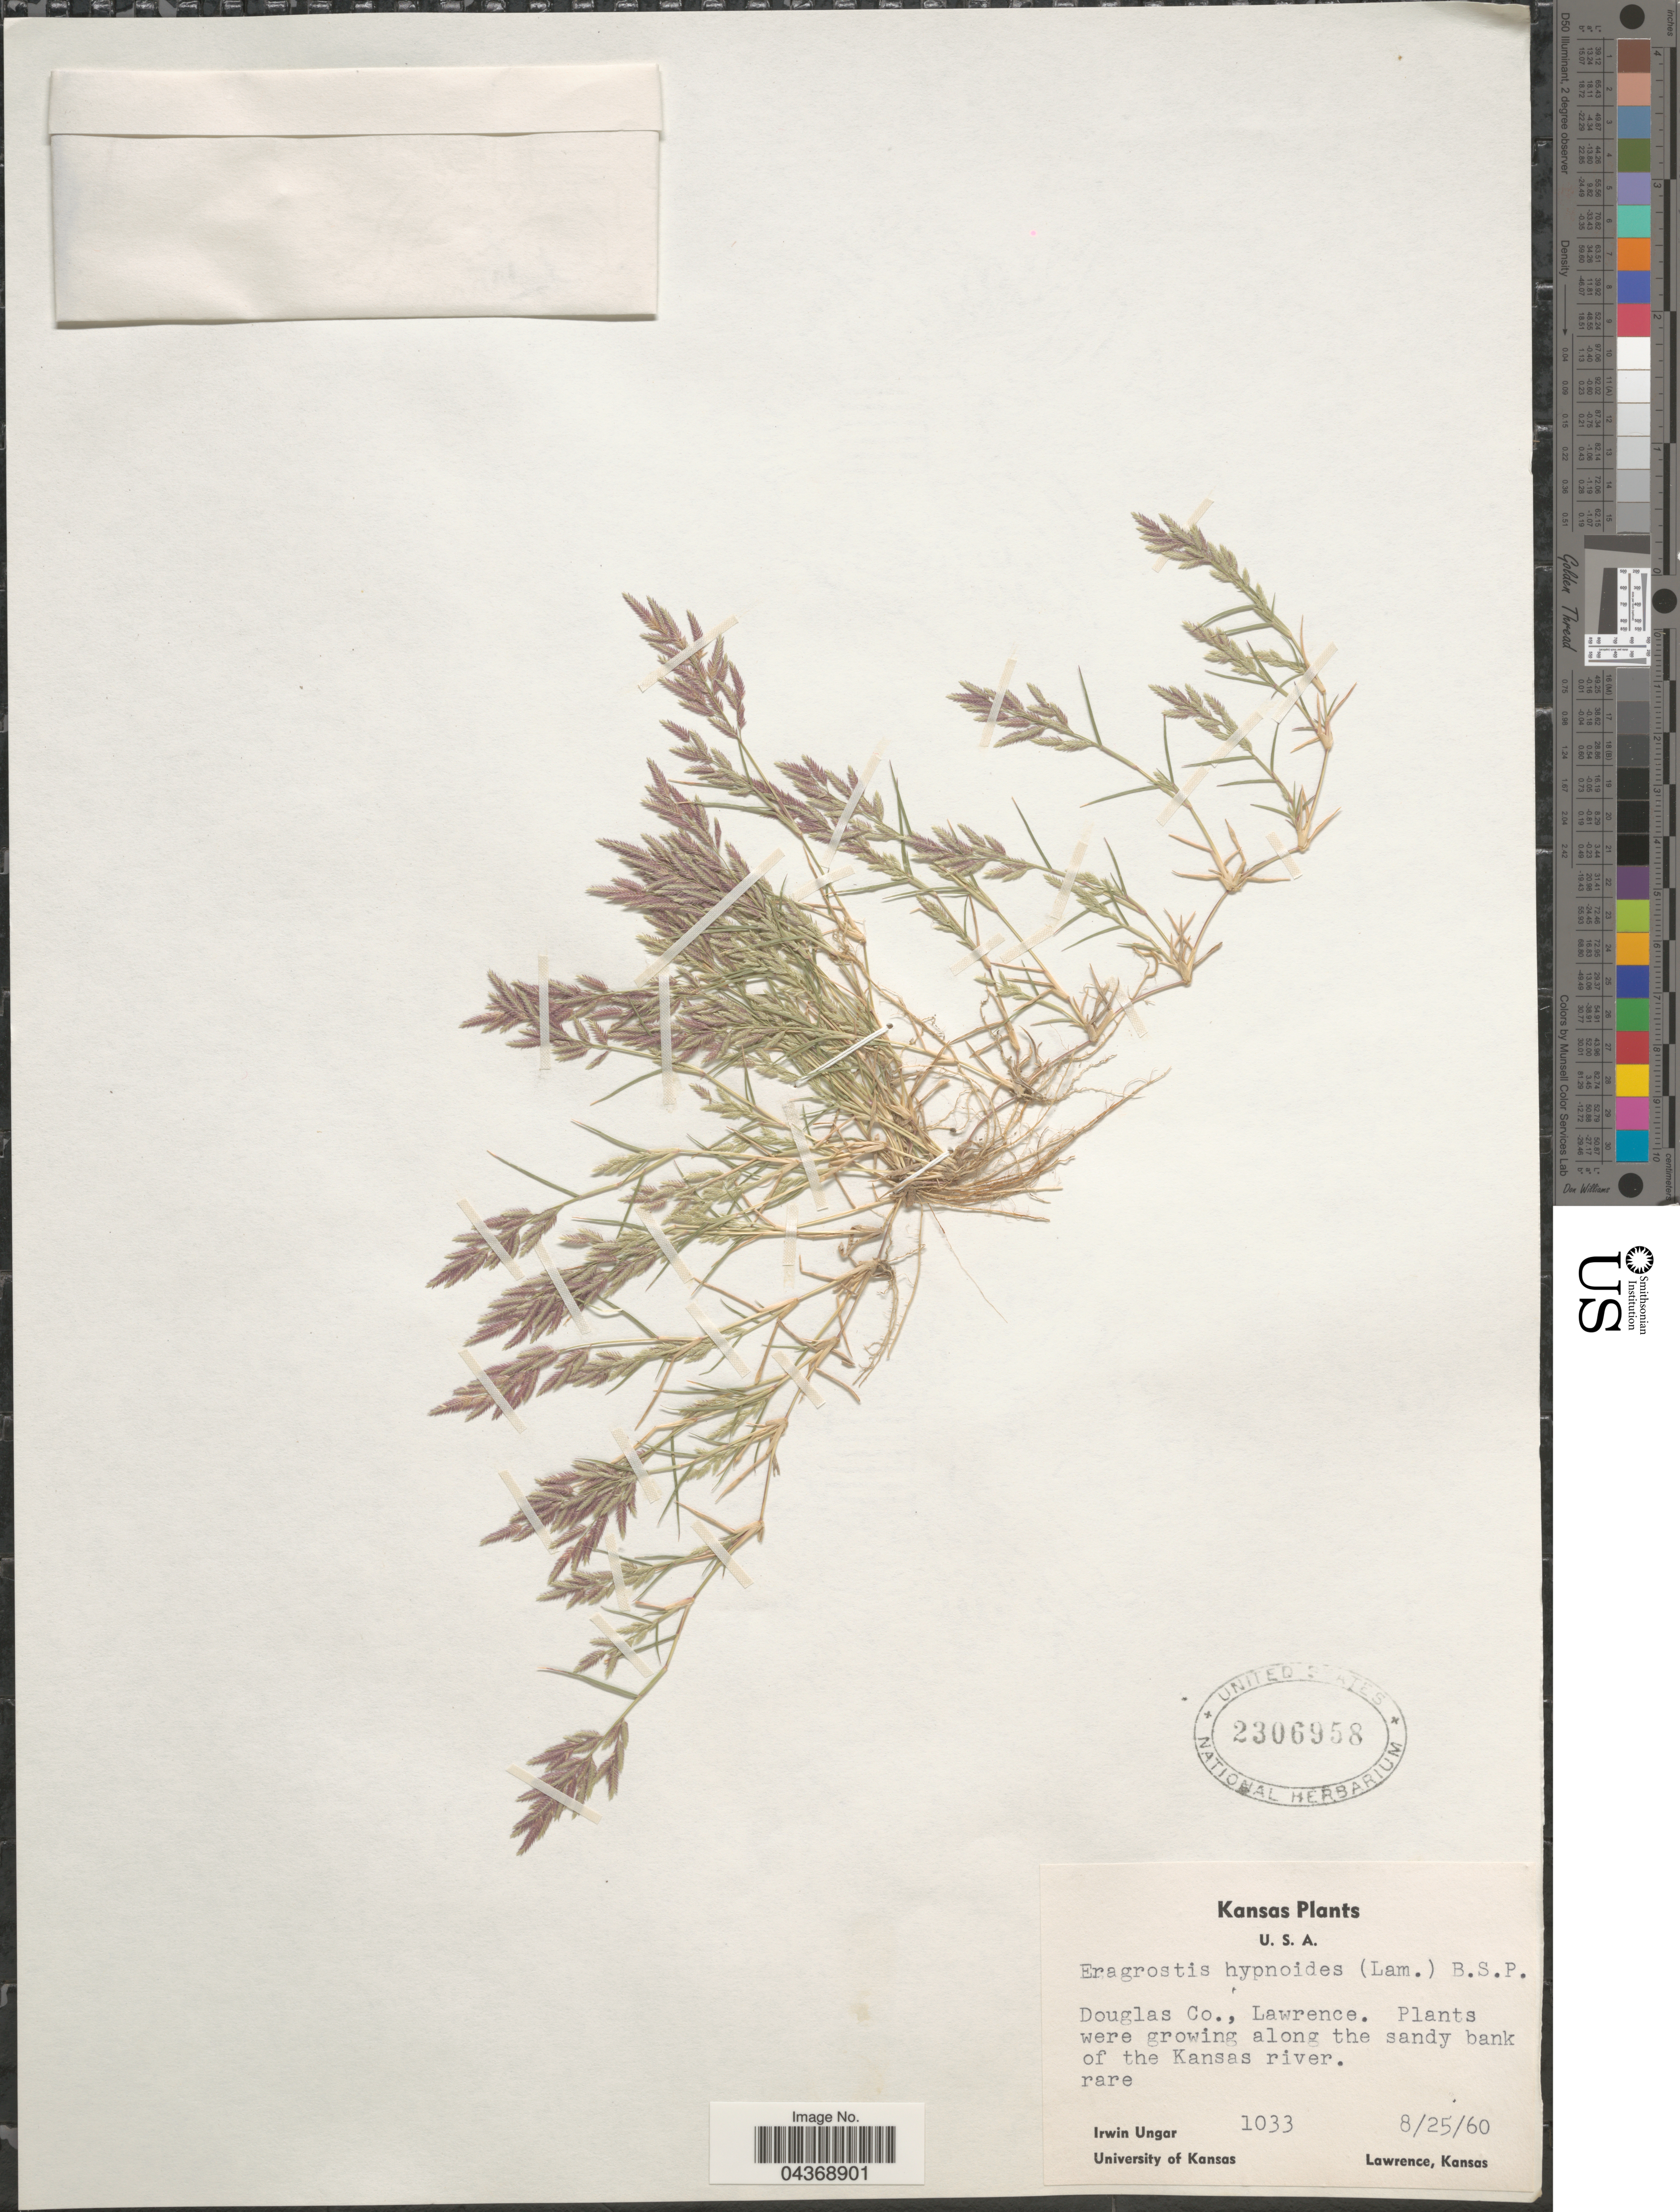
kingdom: Plantae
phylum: Tracheophyta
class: Liliopsida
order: Poales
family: Poaceae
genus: Eragrostis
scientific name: Eragrostis hypnoides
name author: (Lam.) Britton, Stearns & Poggenb.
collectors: I. Ungar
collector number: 1033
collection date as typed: Transcribed d/m/y: 25/8/60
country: United States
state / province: Kansas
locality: Douglas Co., Lawrence. Along the sandy bank of the Kansas river.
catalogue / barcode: US 2306958